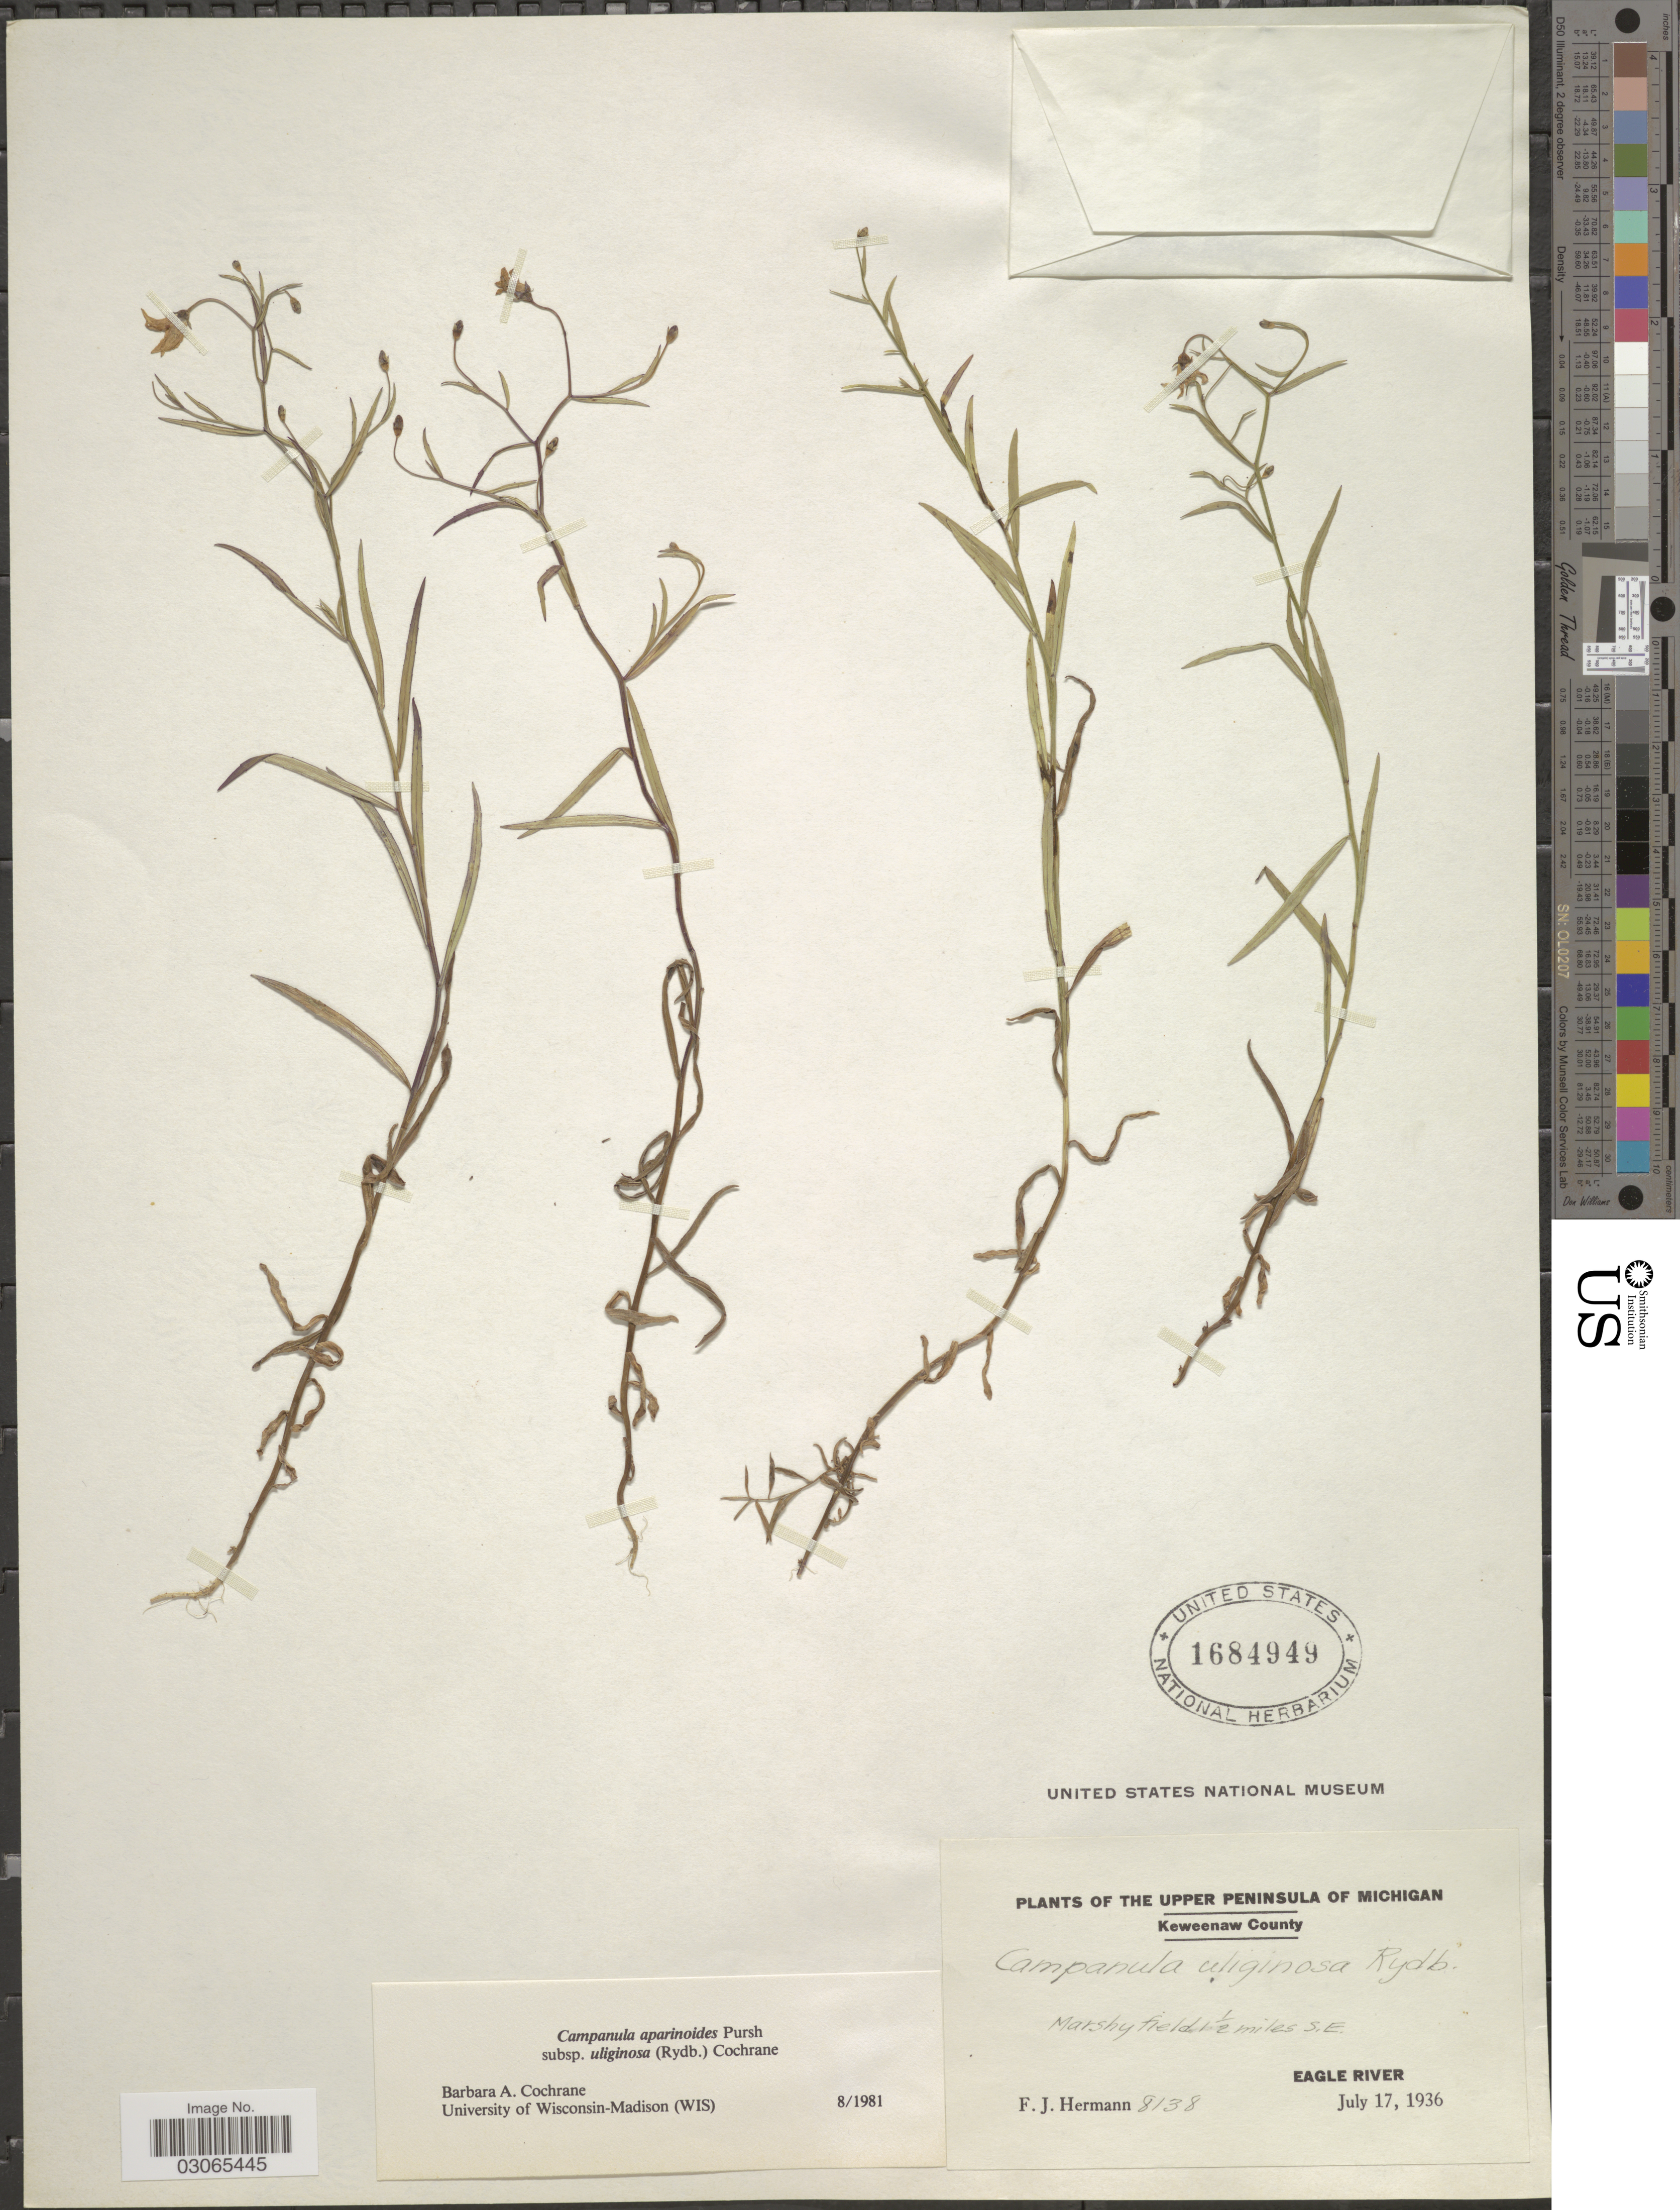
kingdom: Plantae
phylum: Tracheophyta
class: Magnoliopsida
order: Asterales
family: Campanulaceae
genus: Campanula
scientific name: Campanula aparinoides var. uliginosa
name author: (Rydb.) Gleason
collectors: F. J. Hermann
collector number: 8138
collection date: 1936-07-17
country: United States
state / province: Michigan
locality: The Upper Peninsula of Michigan. Keweenaw County. Marshy field 1½ miles S.E. Eagle River.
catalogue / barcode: US 1684949